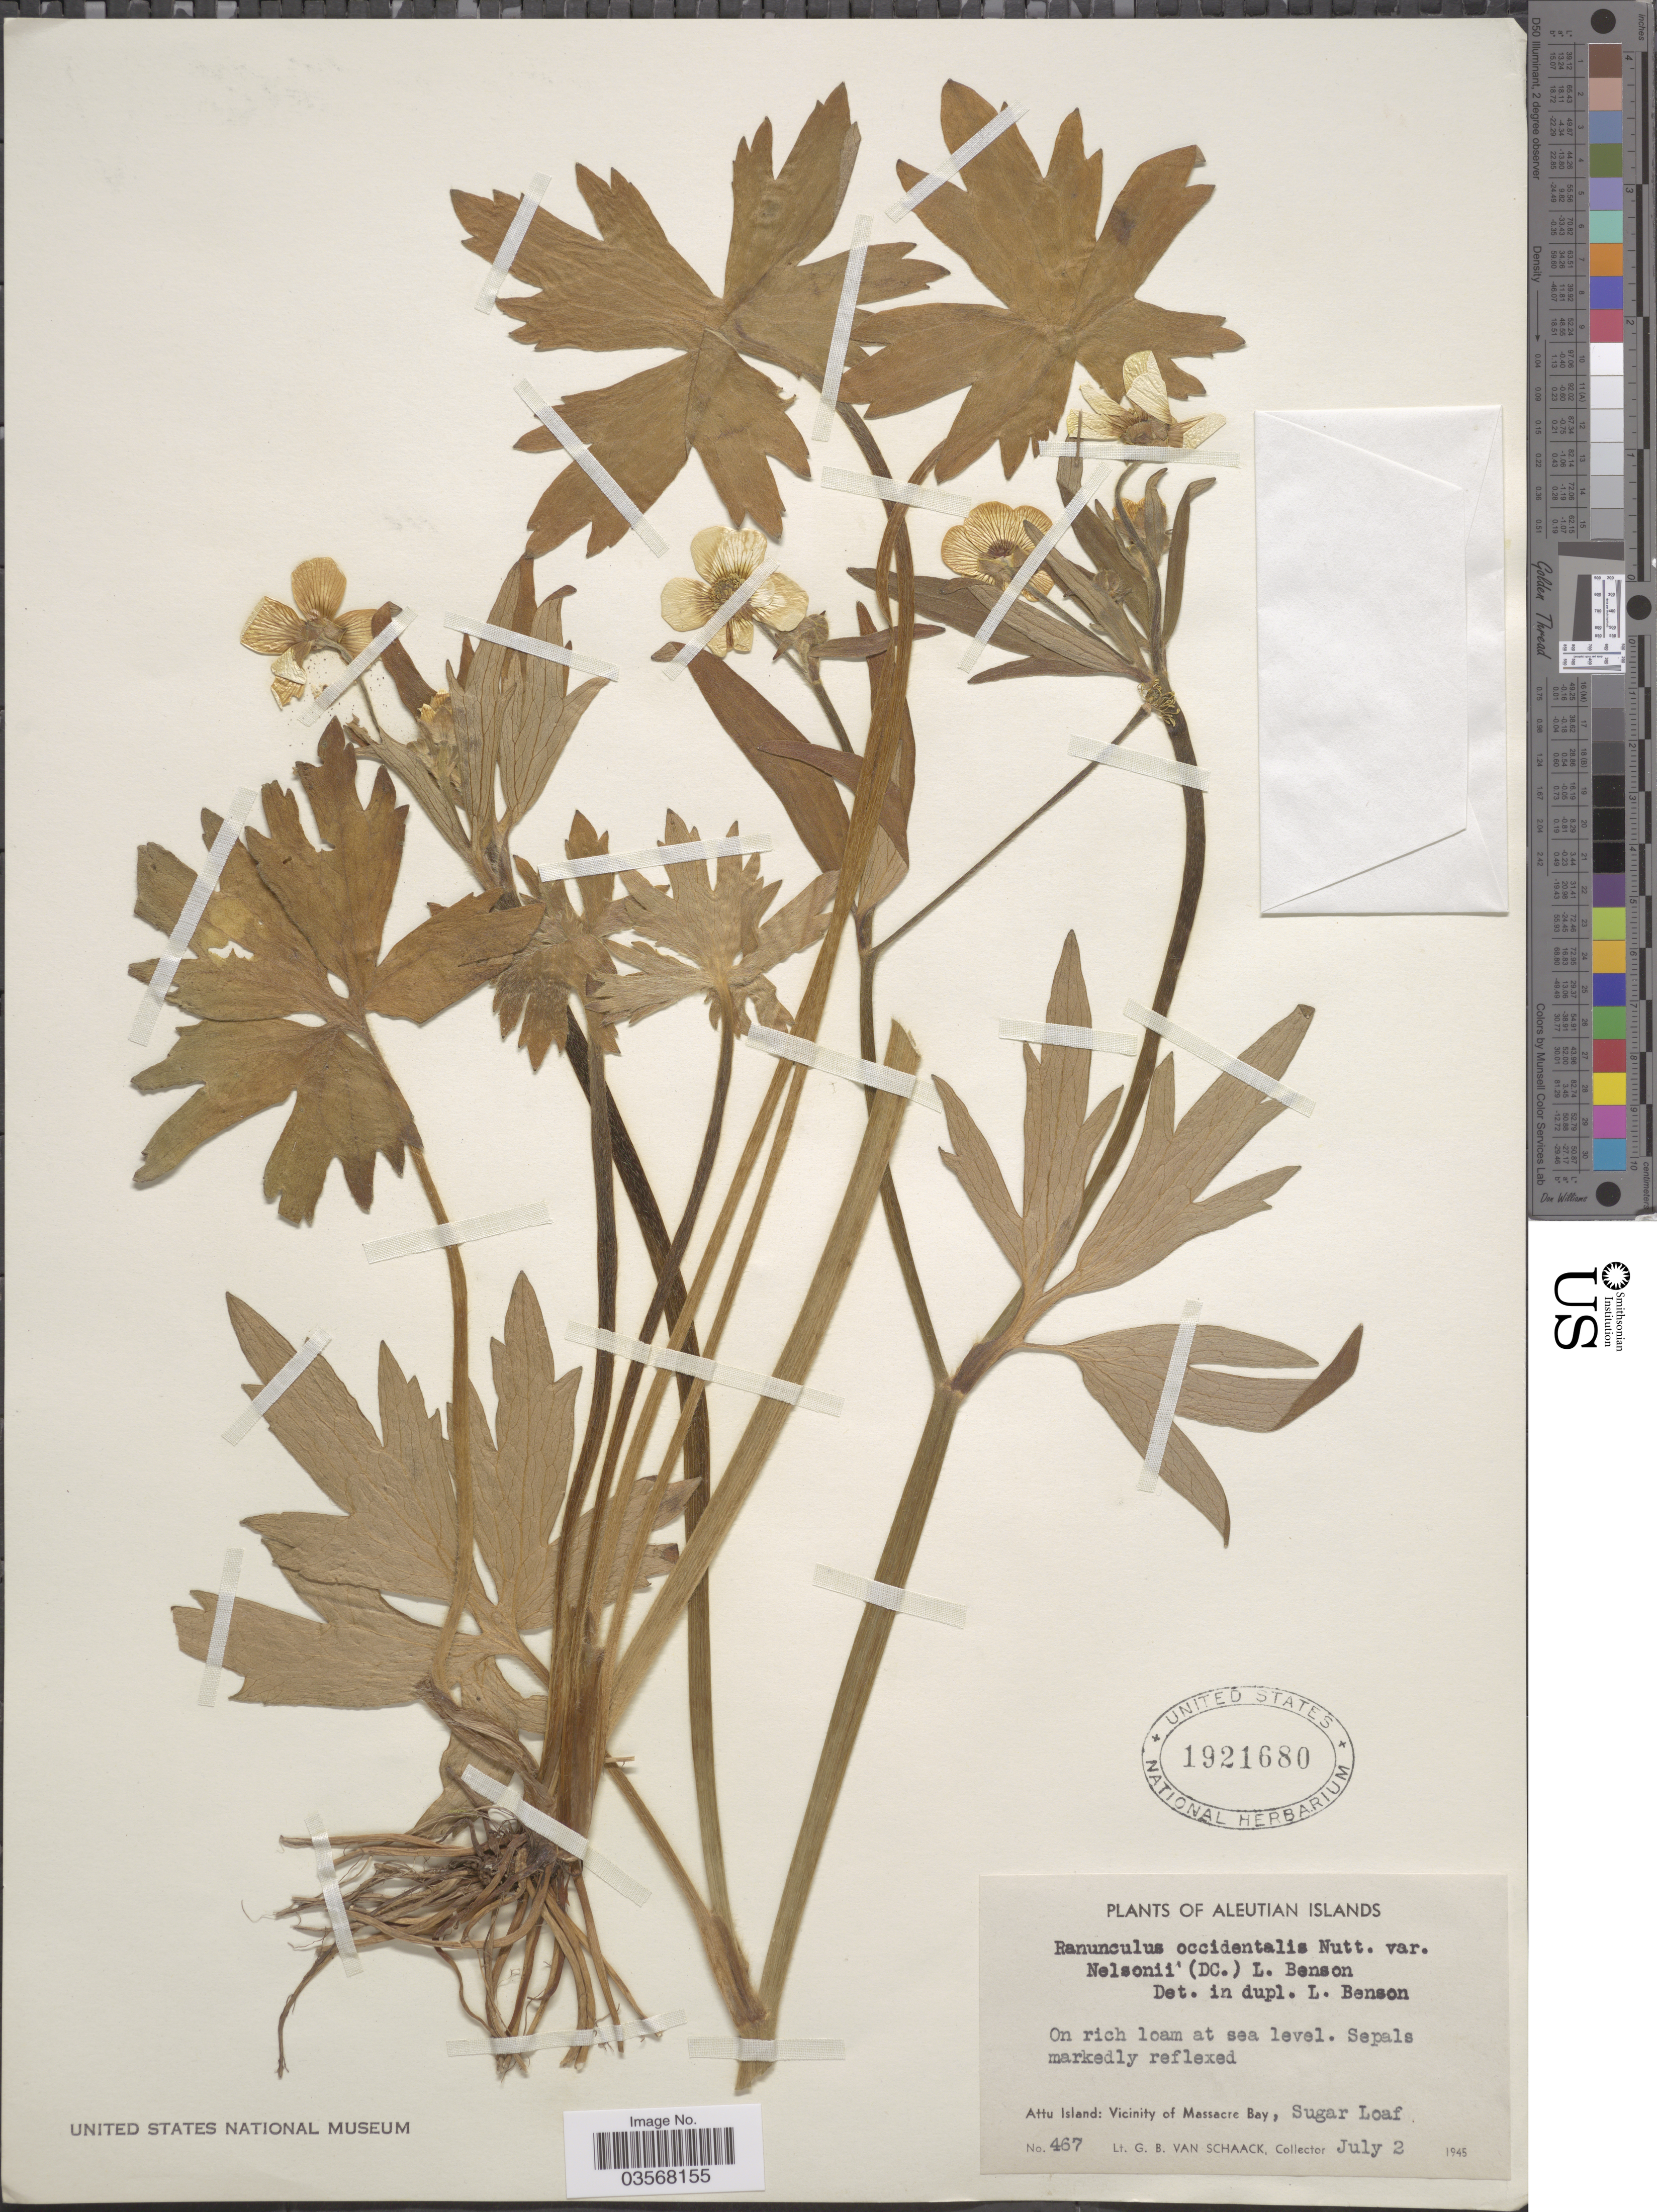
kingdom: Plantae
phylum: Tracheophyta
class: Magnoliopsida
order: Ranunculales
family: Ranunculaceae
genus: Ranunculus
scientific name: Ranunculus occidentalis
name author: Nutt.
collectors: G. Van Schaack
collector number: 467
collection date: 1945-07-02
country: United States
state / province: Alaska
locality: Aleutian Islands. Attu Island: Vicinity of Massacre Bay, Sugar Loaf.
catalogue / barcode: US 1921680